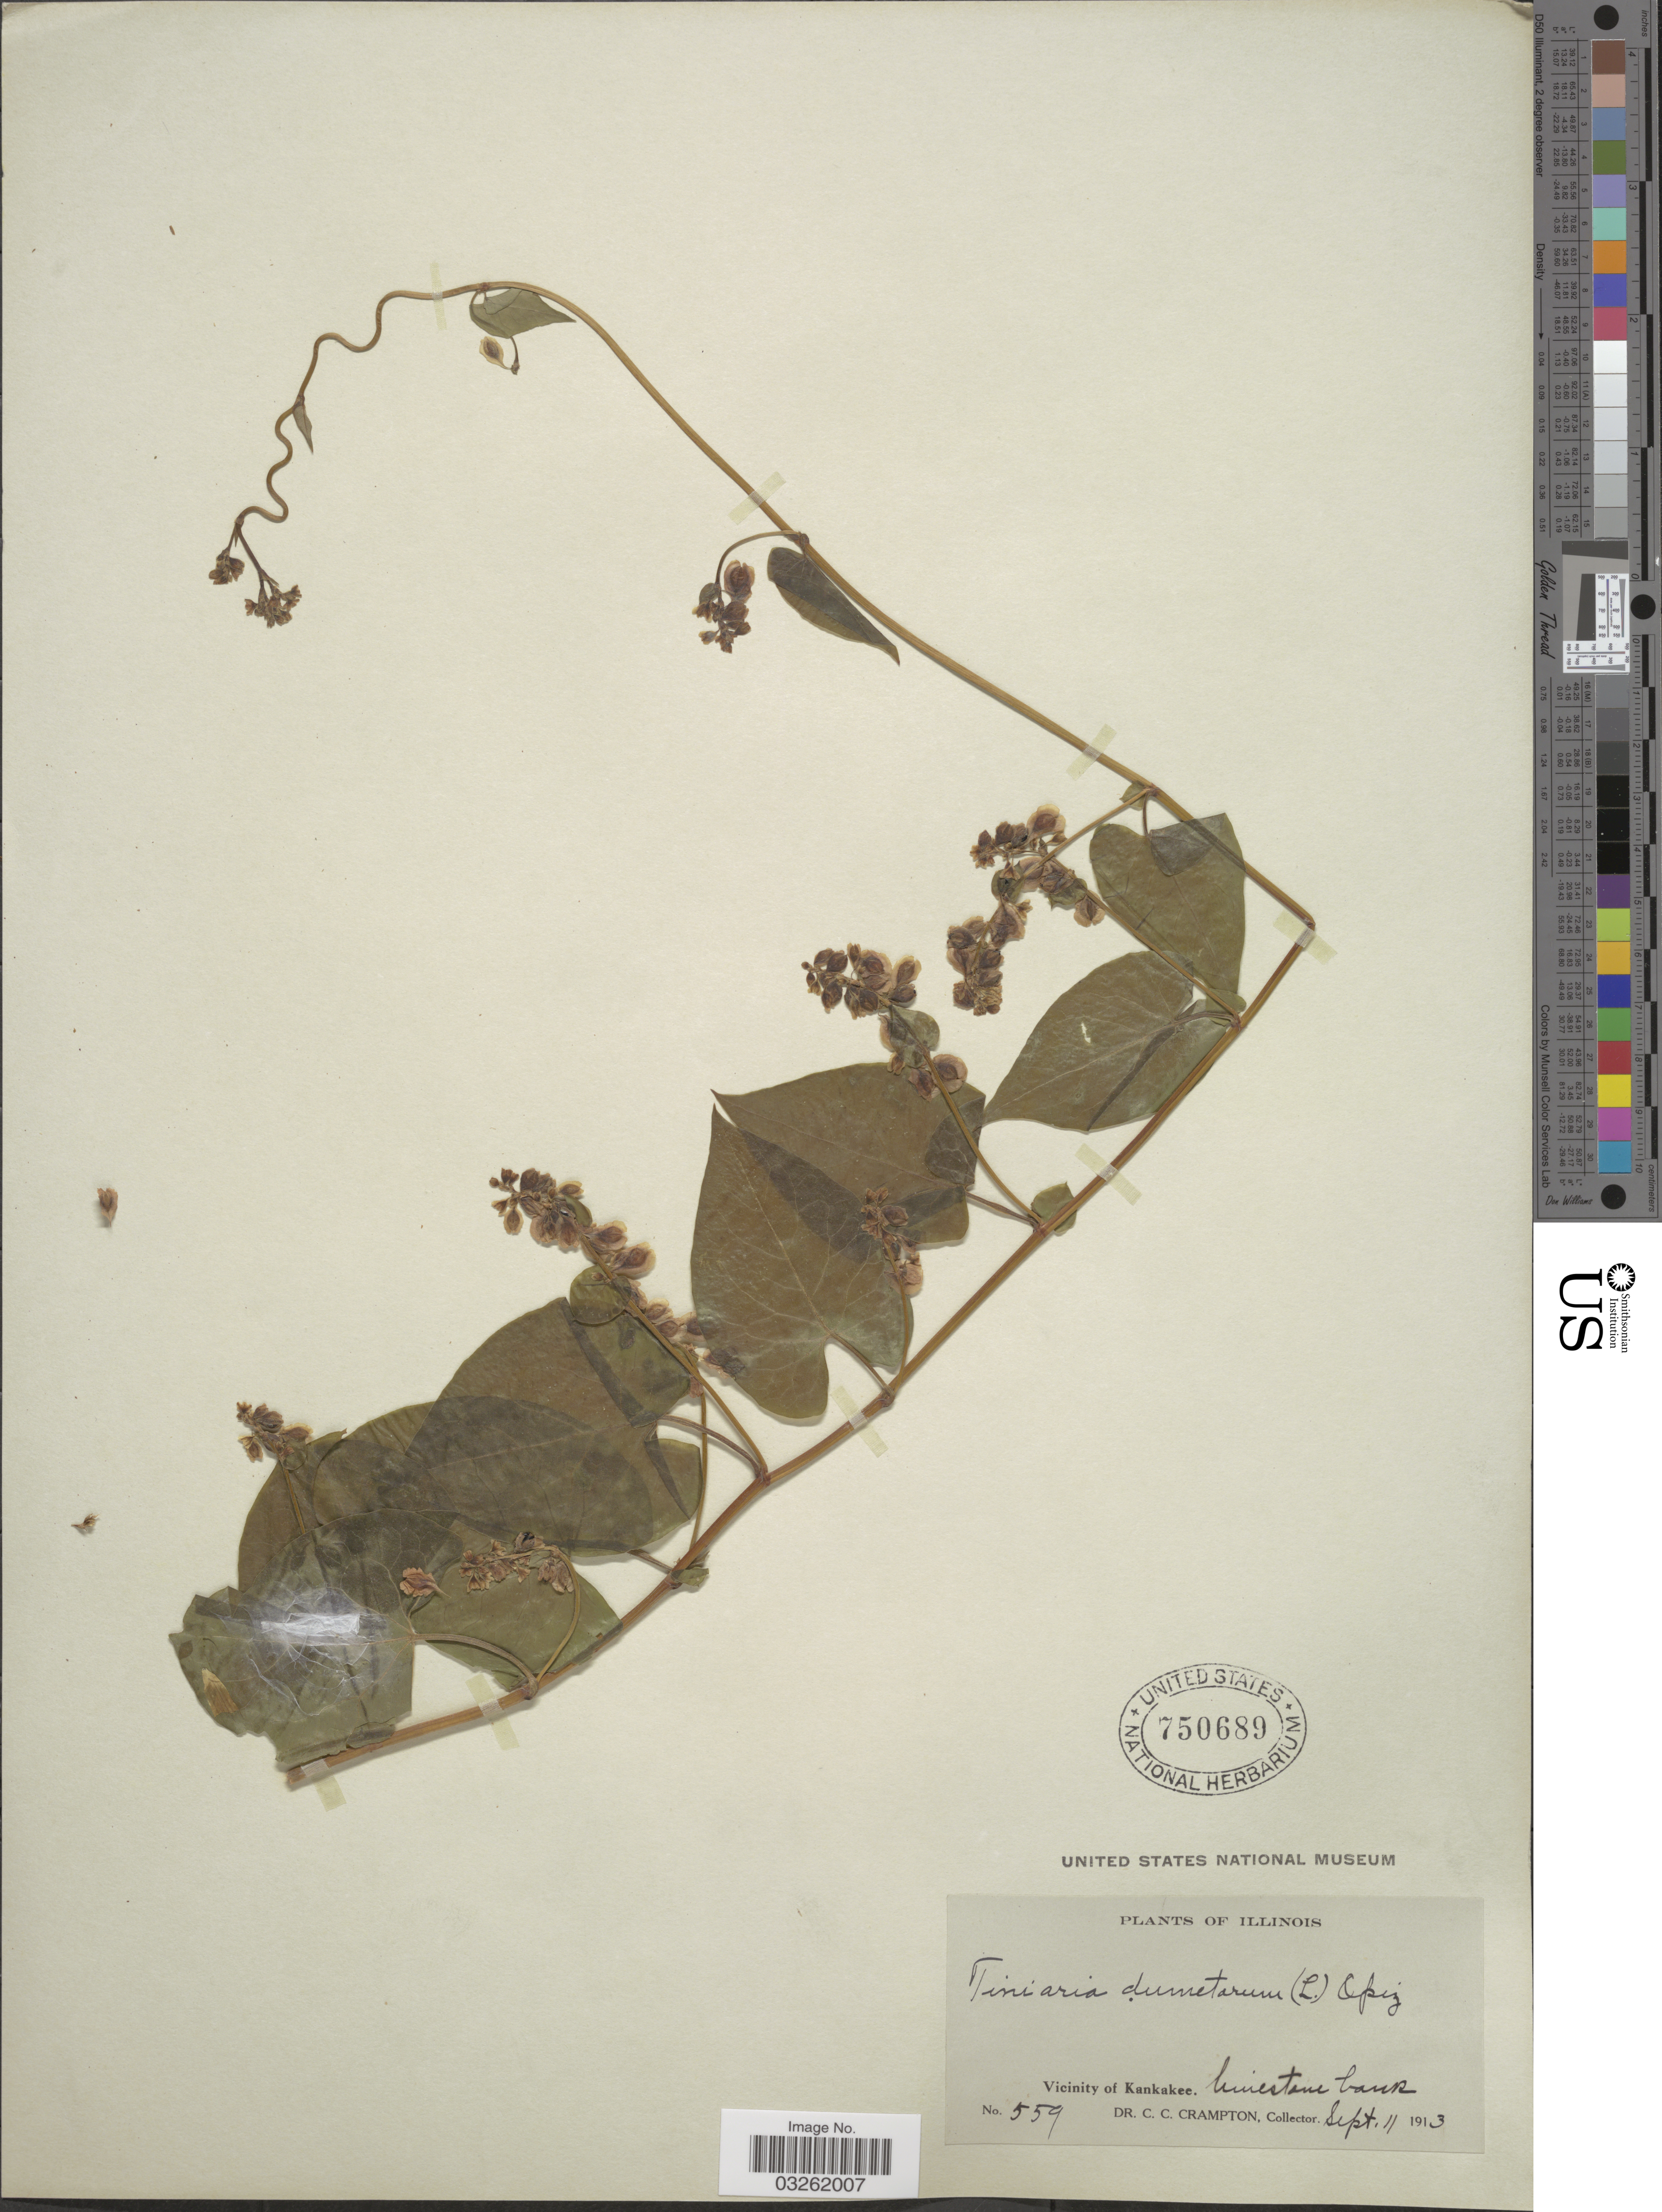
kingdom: Plantae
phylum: Tracheophyta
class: Magnoliopsida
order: Caryophyllales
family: Polygonaceae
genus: Fallopia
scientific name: Fallopia scandens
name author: (L.) Holub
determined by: Strong, Mark T., (BOT), Smithsonian Institution - National Museum of Natural History (UNITED STATES)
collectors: C. Crampton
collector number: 559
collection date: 1913-09-11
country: United States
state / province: Illinois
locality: Vicinity of Kankakee.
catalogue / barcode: US 750689